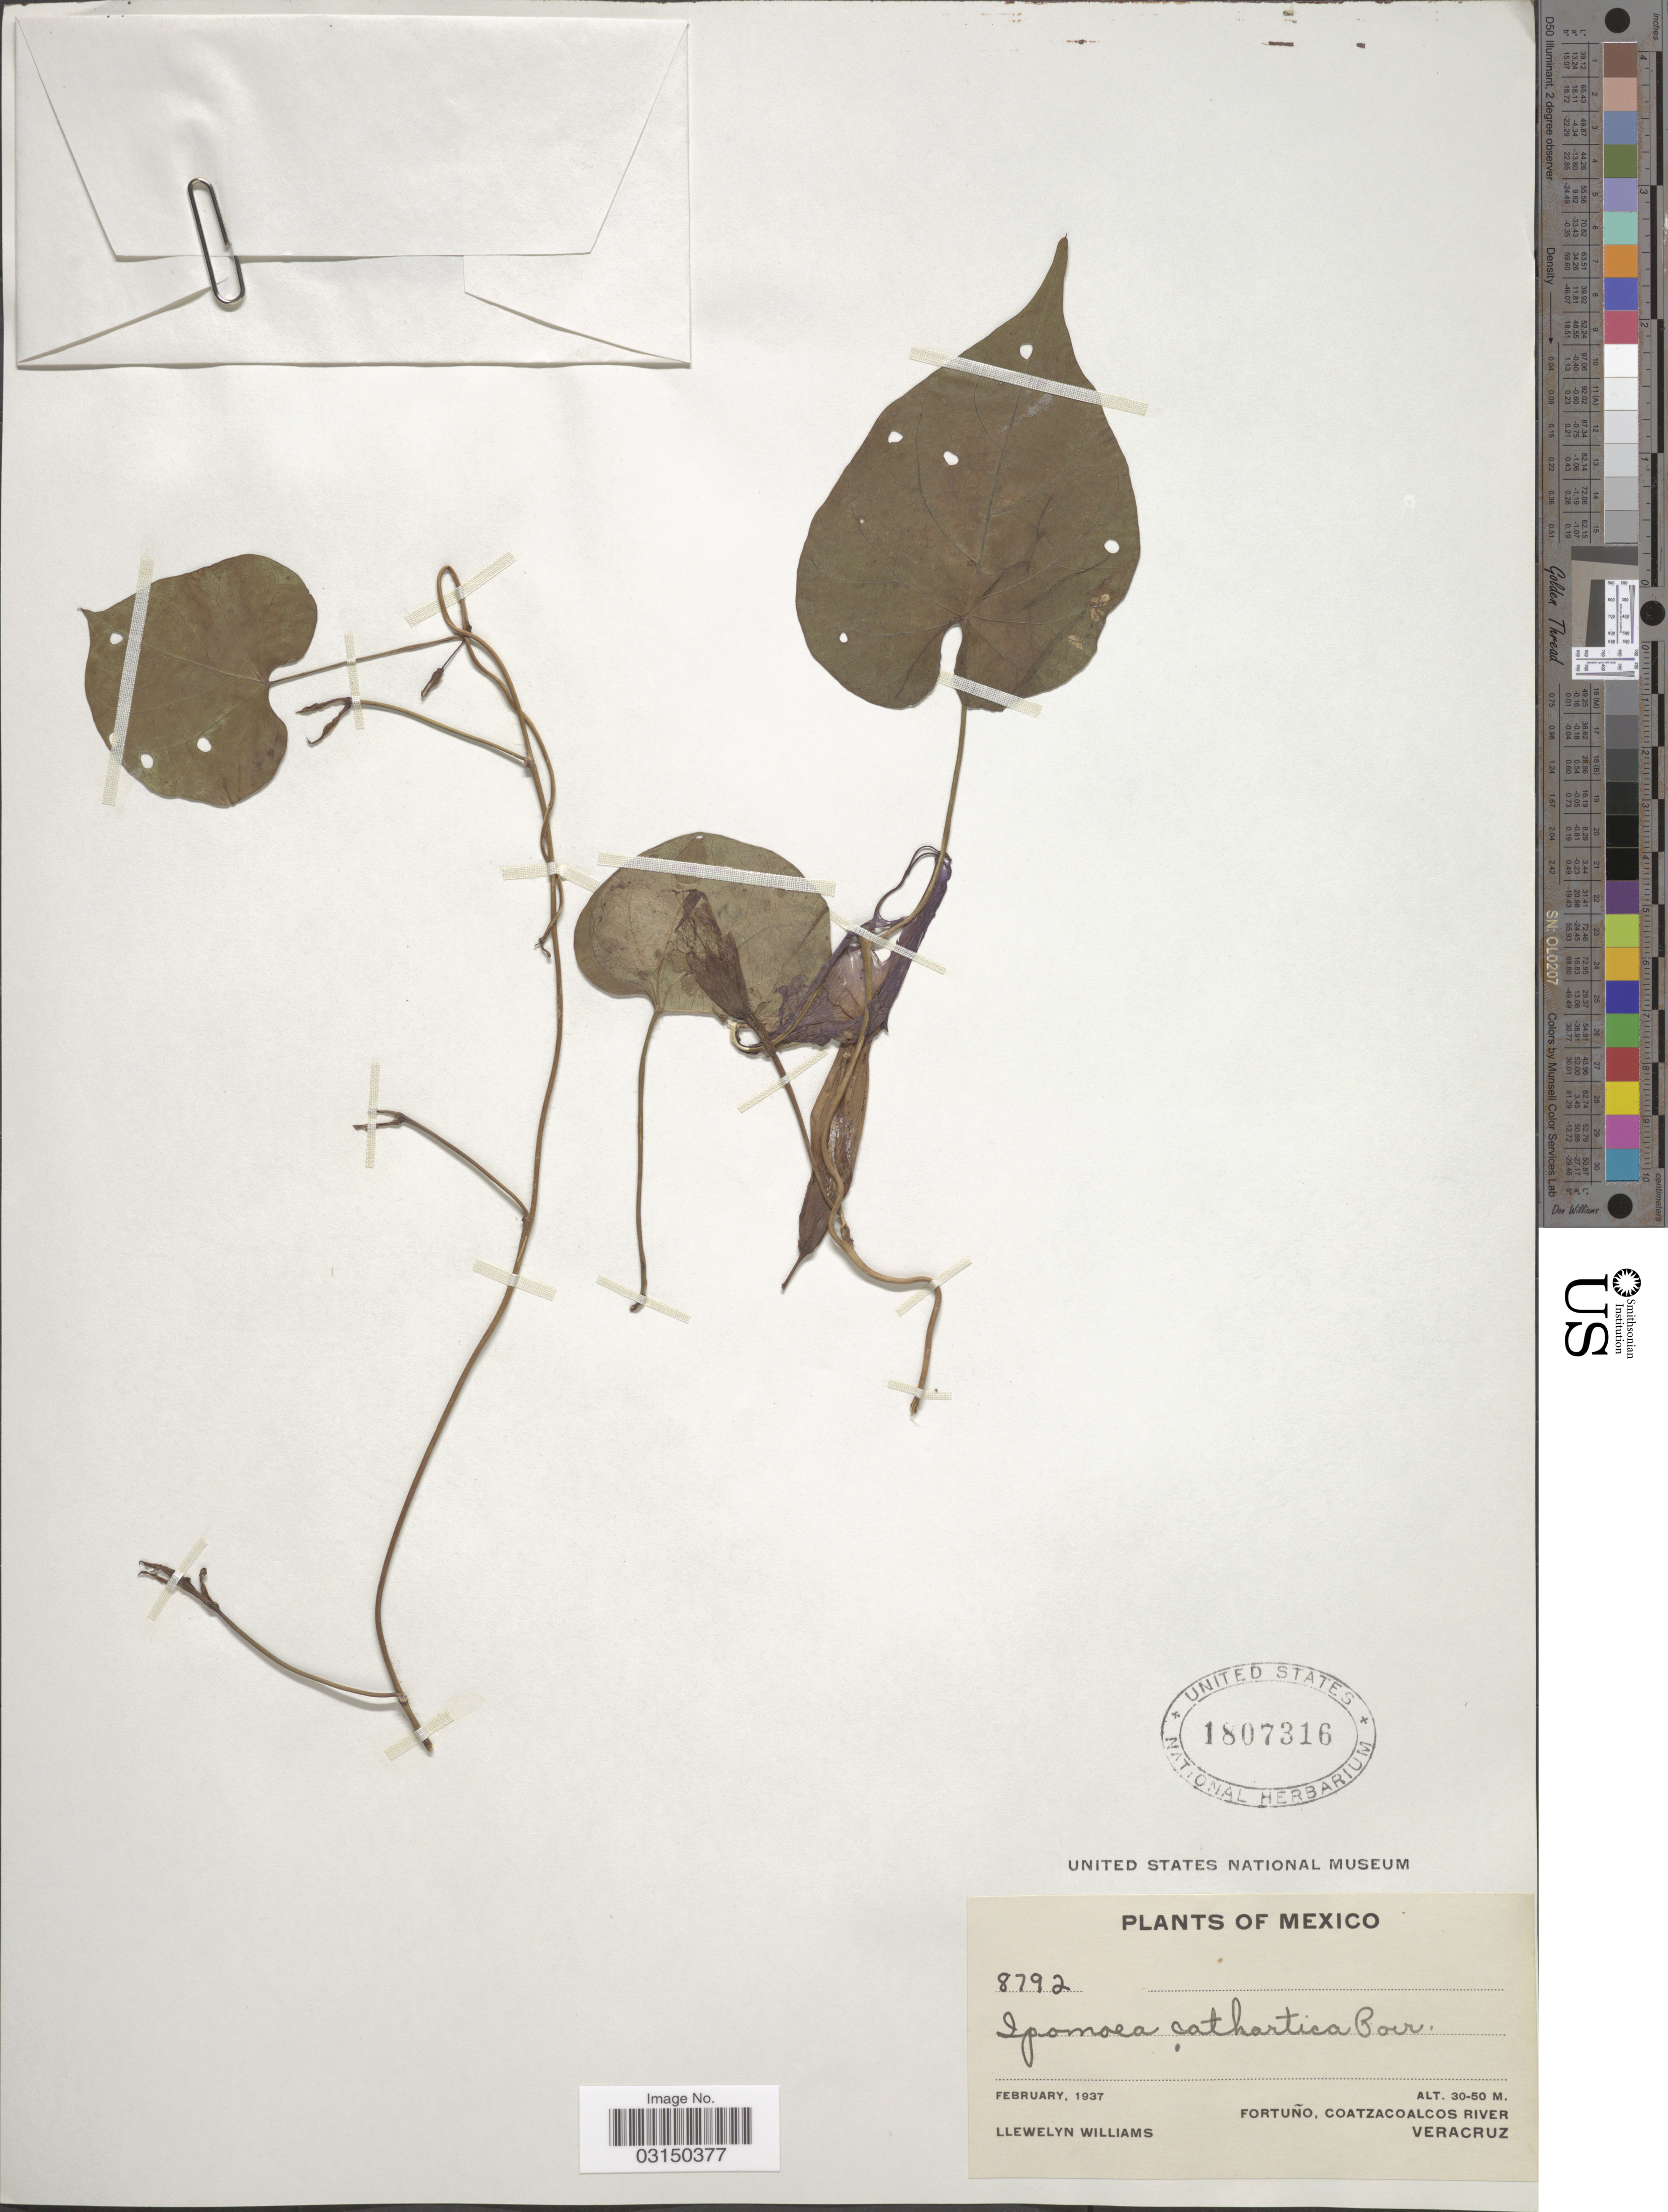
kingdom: Plantae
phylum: Tracheophyta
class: Magnoliopsida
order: Solanales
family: Convolvulaceae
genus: Ipomoea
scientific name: Ipomoea indica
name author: (Burm.) Merr.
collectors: Ll. Williams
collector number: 8792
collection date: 1937-02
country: Mexico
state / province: Veracruz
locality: Fortuño, Coatzacoalcos River. Veracruz.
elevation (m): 30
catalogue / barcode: US 1807316